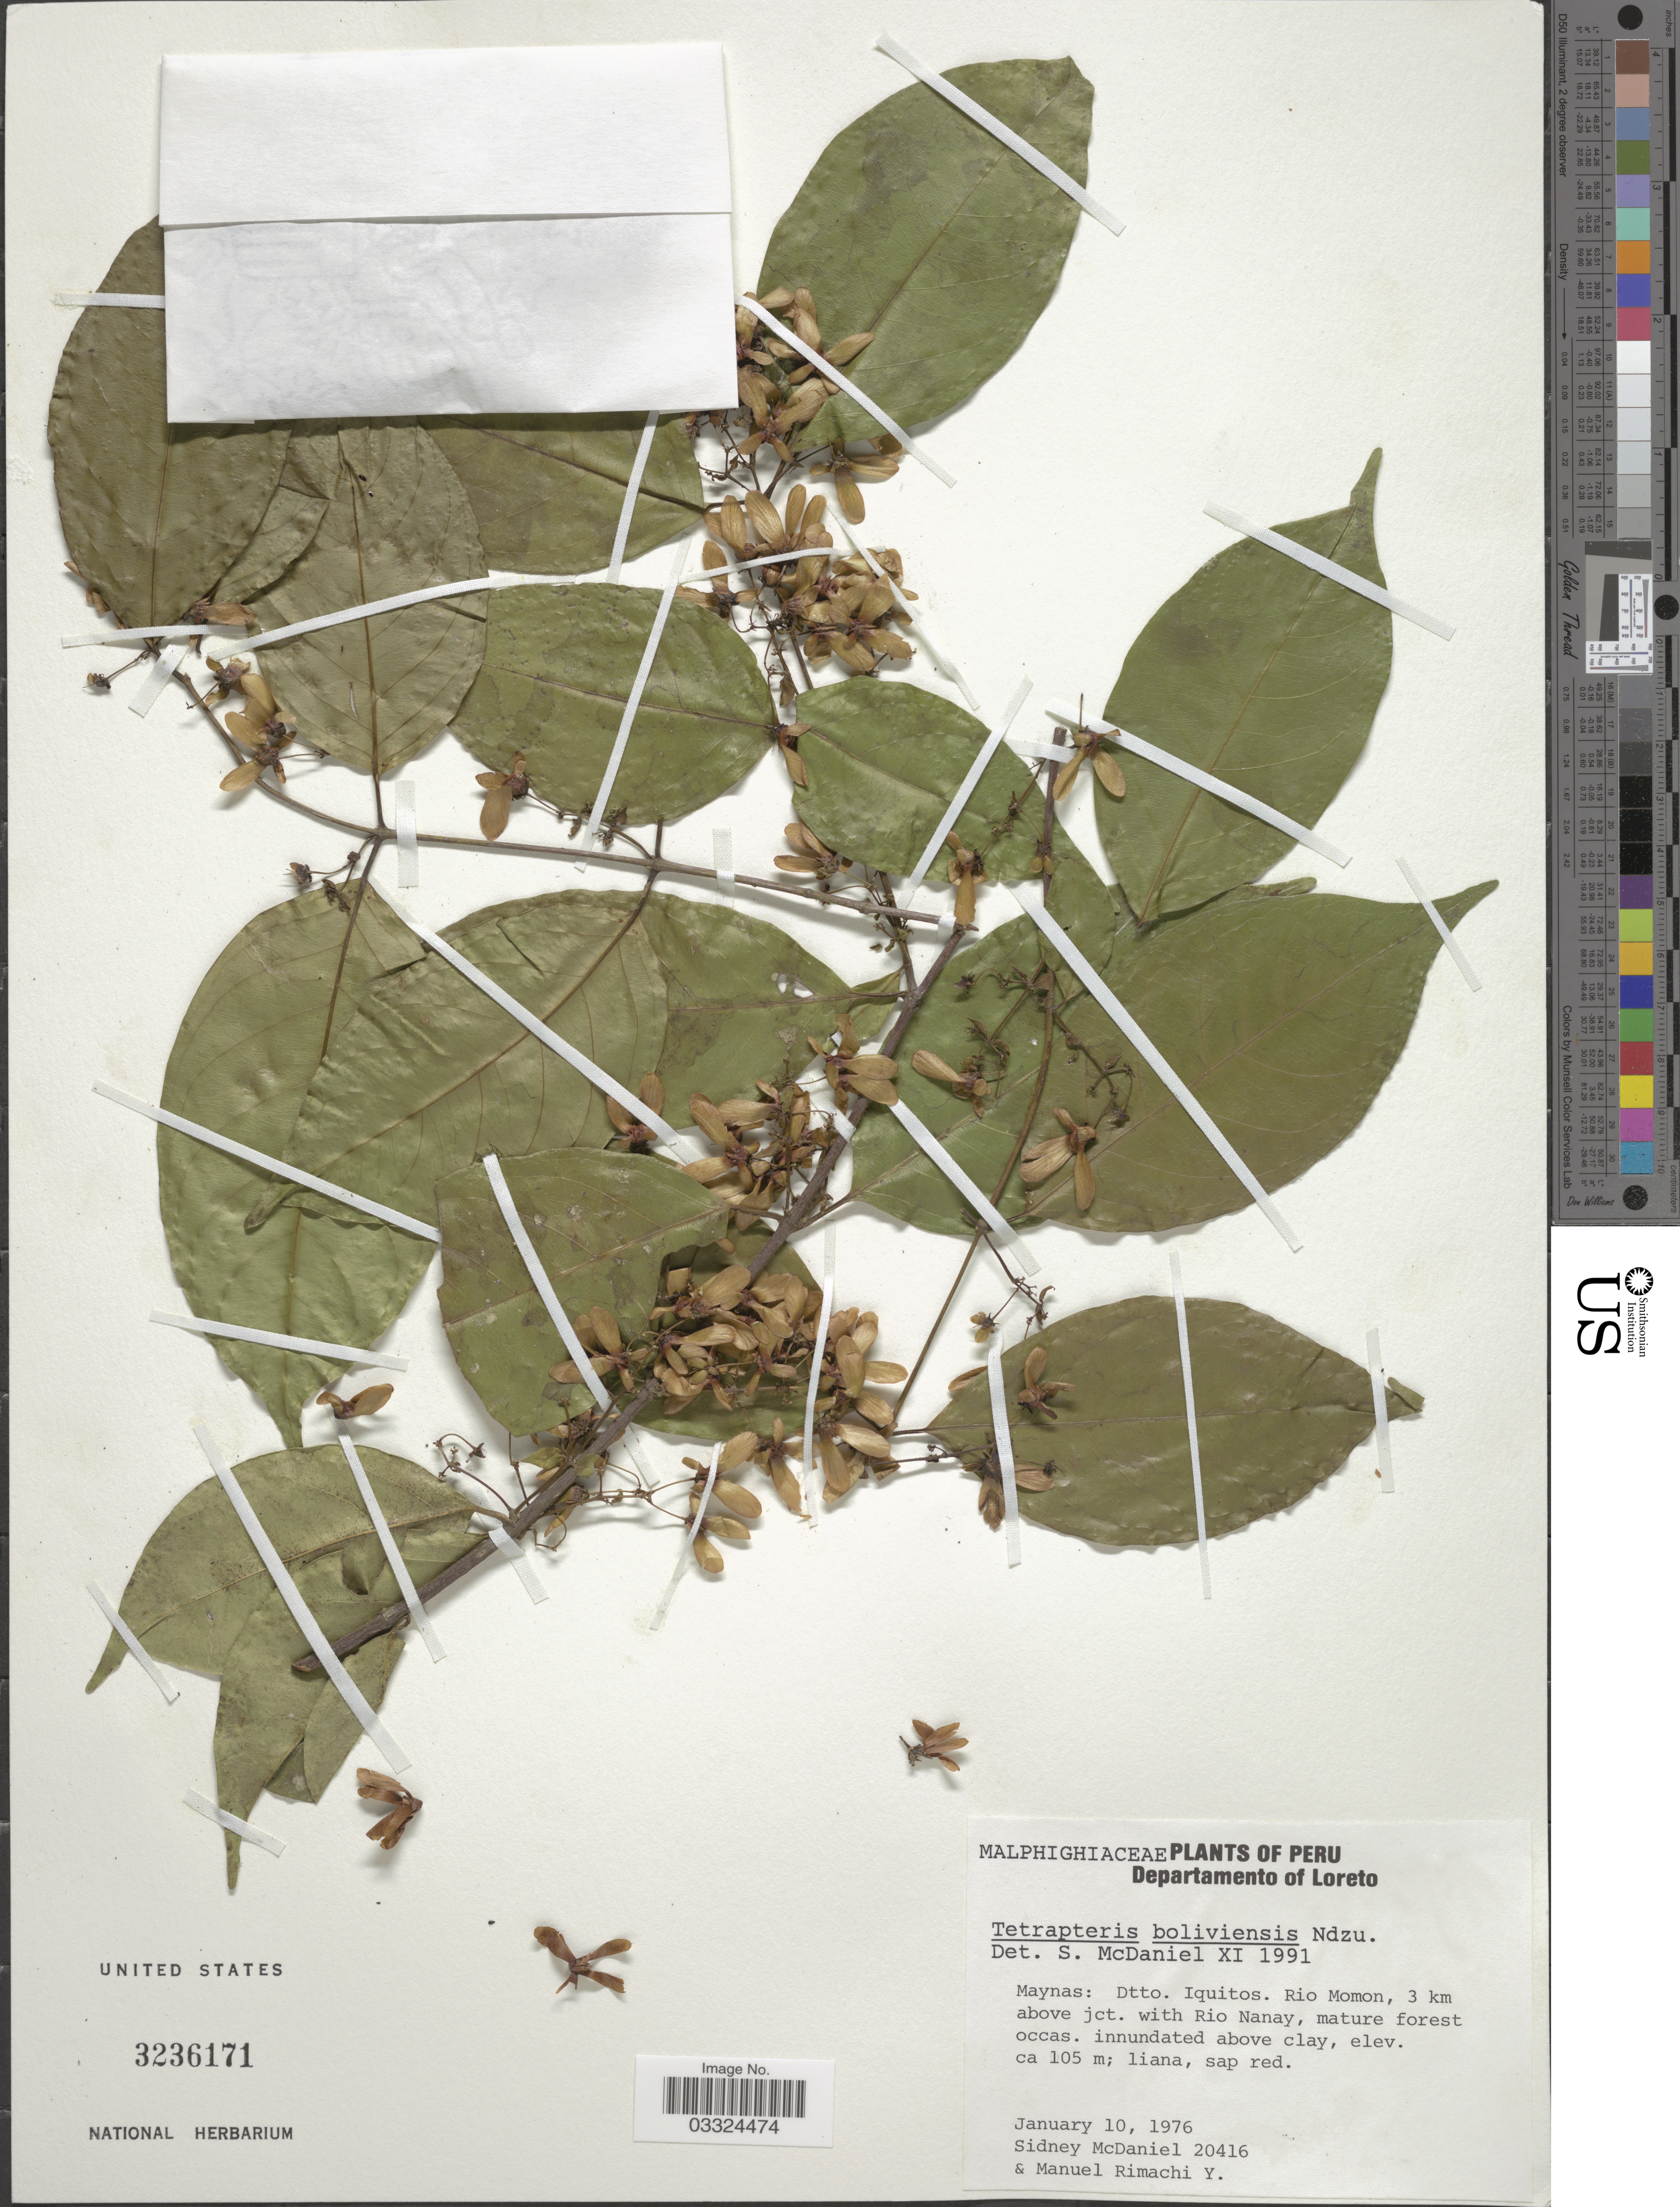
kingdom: Plantae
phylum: Tracheophyta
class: Magnoliopsida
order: Malpighiales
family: Malpighiaceae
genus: Glicophyllum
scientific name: Glicophyllum stylopterum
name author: (A. Juss.) R.F. Almeida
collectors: S. McDaniel & M. Rimachi Y.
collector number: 20416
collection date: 1976-01-10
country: Peru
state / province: Loreto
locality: Departamento of Loreto. Maynas: Dtto. Iquitos. Rio Momon, 3 km above jct. with Rio Nanay.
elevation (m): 105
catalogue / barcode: US 3236171